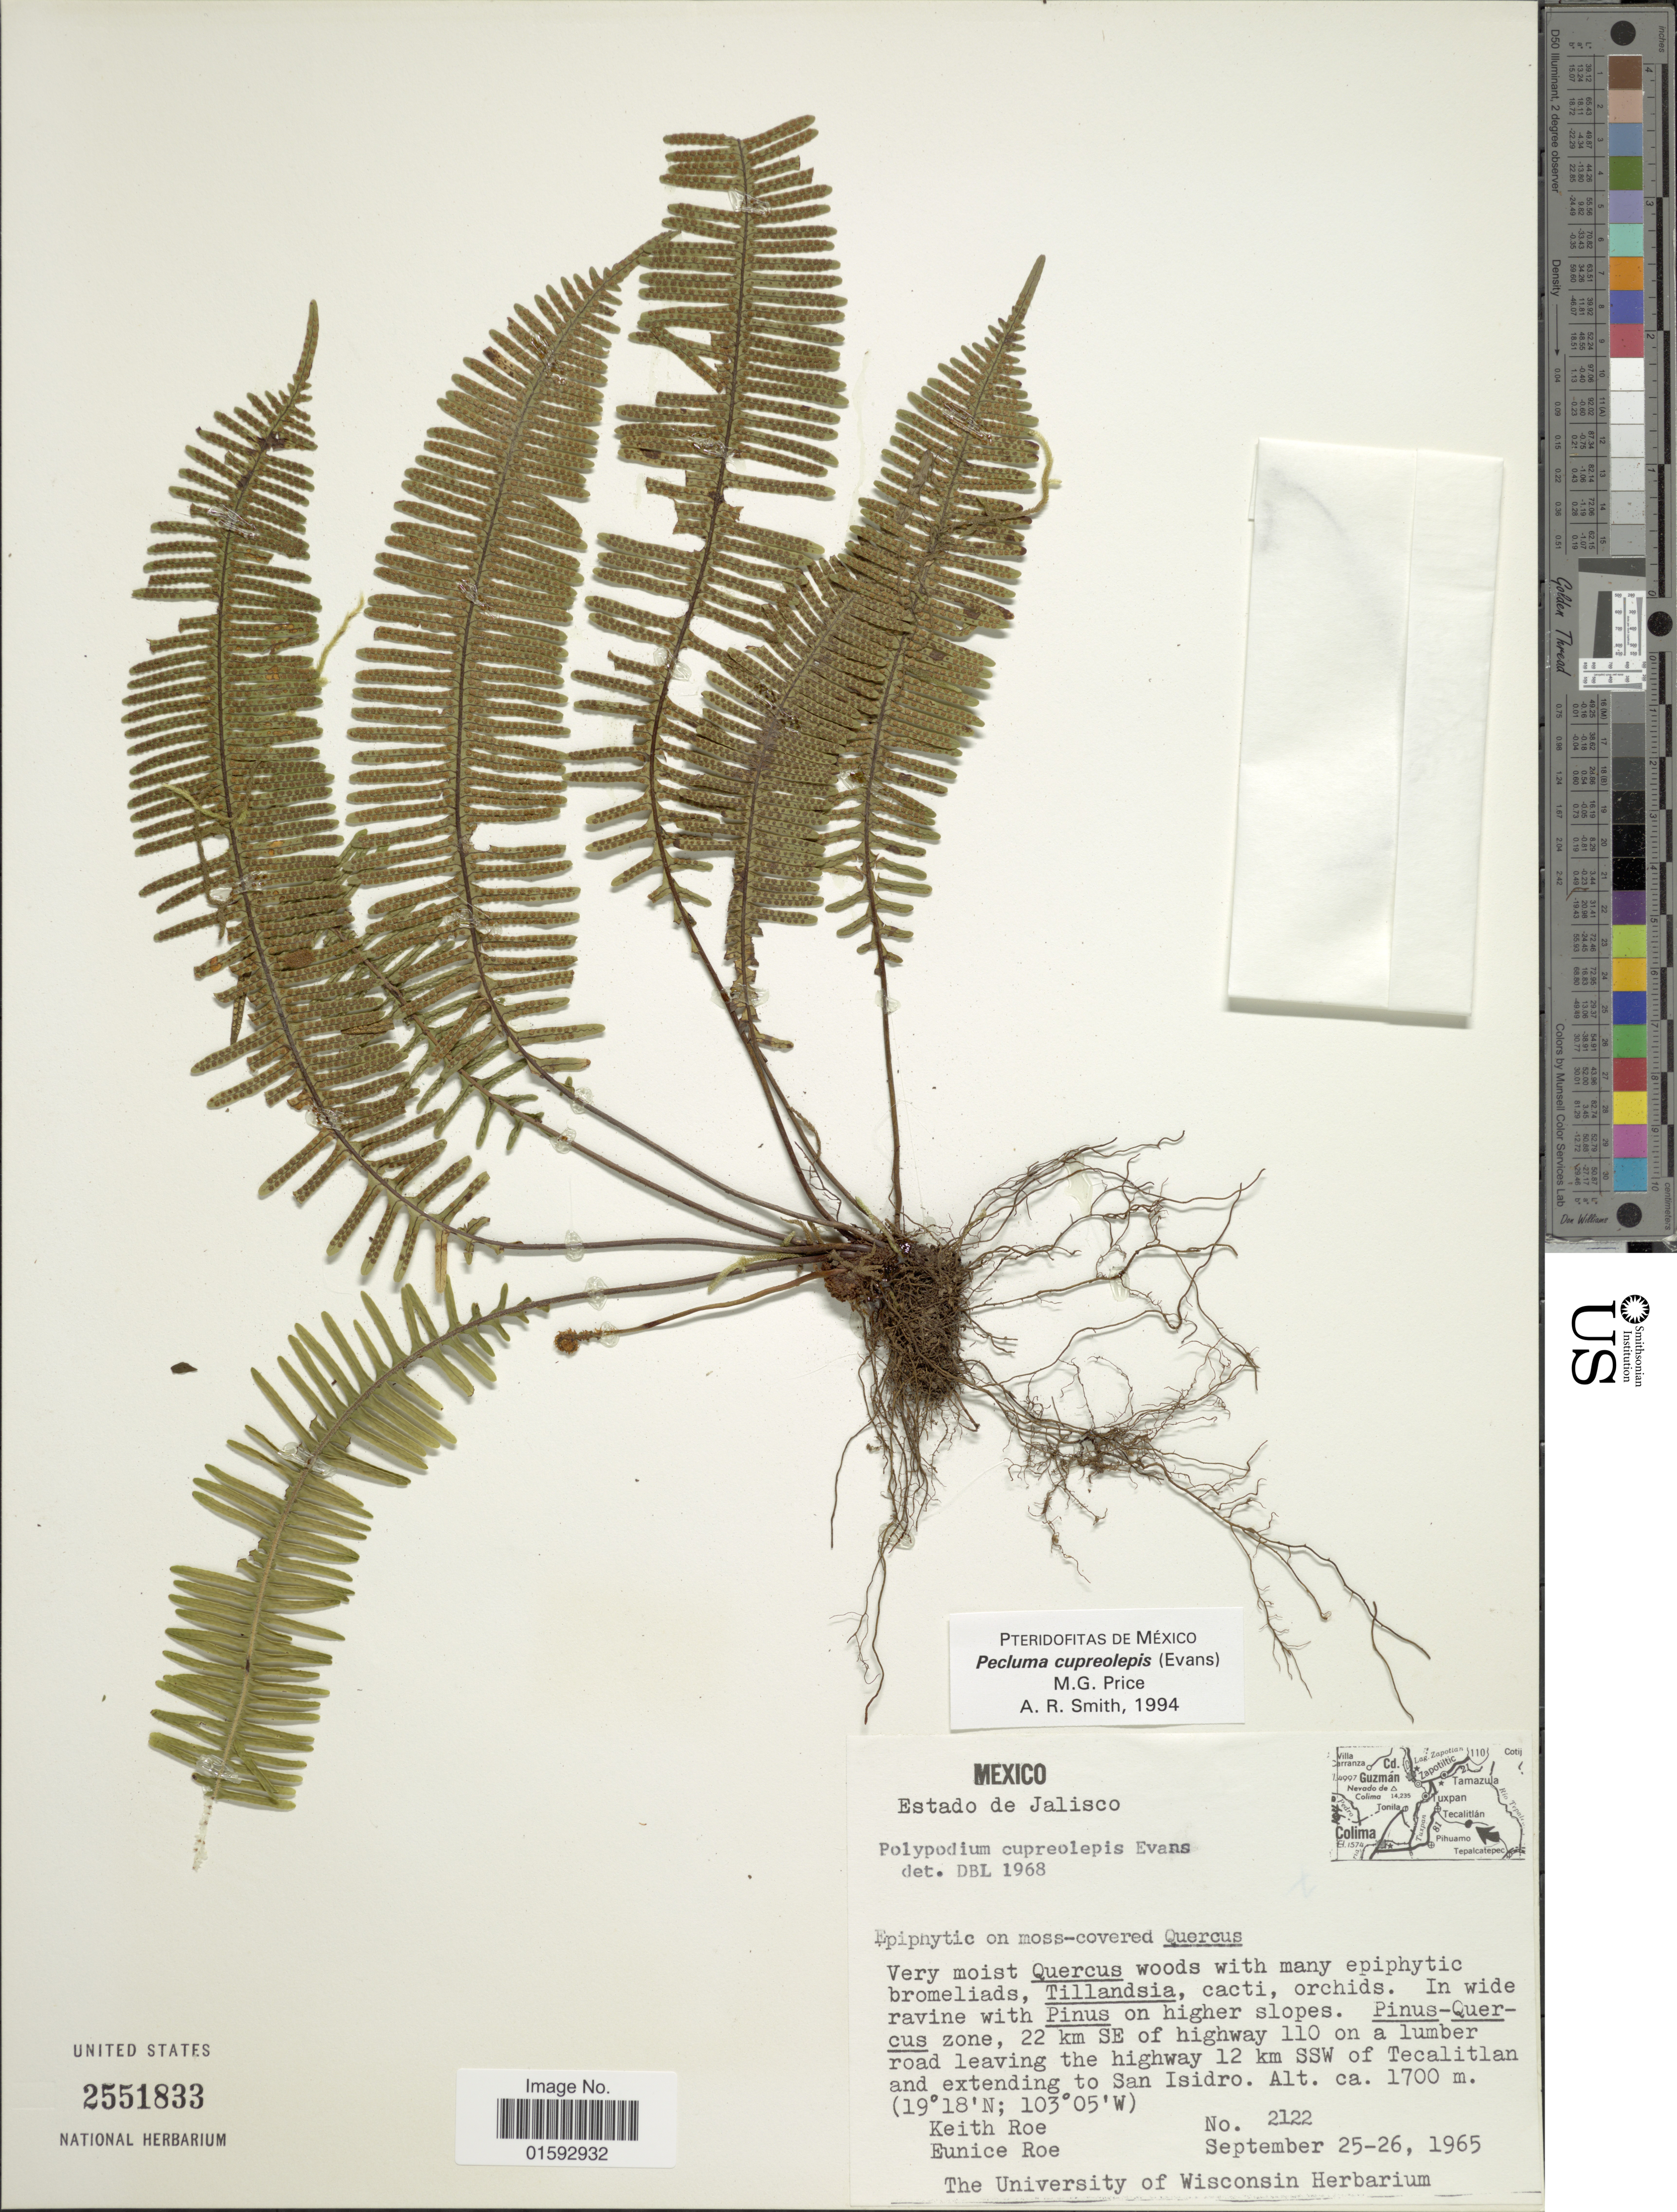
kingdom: Plantae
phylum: Tracheophyta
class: Polypodiopsida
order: Polypodiales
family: Polypodiaceae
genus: Pecluma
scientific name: Pecluma cupreolepis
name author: (A.M. Evans) M.G. Price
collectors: K. E. Roe & E. Roe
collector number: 2122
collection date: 1965-09-25/1965-09-26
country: Mexico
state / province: Jalisco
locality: In wide ravine with Pinus on higher slopes. Pinus-Quercus zone, 22 km SE of highway 110 on a lumber road leaving the highway 12 km SSW of Tecalitlan and extending to San Isidro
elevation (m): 1700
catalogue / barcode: US 2551833